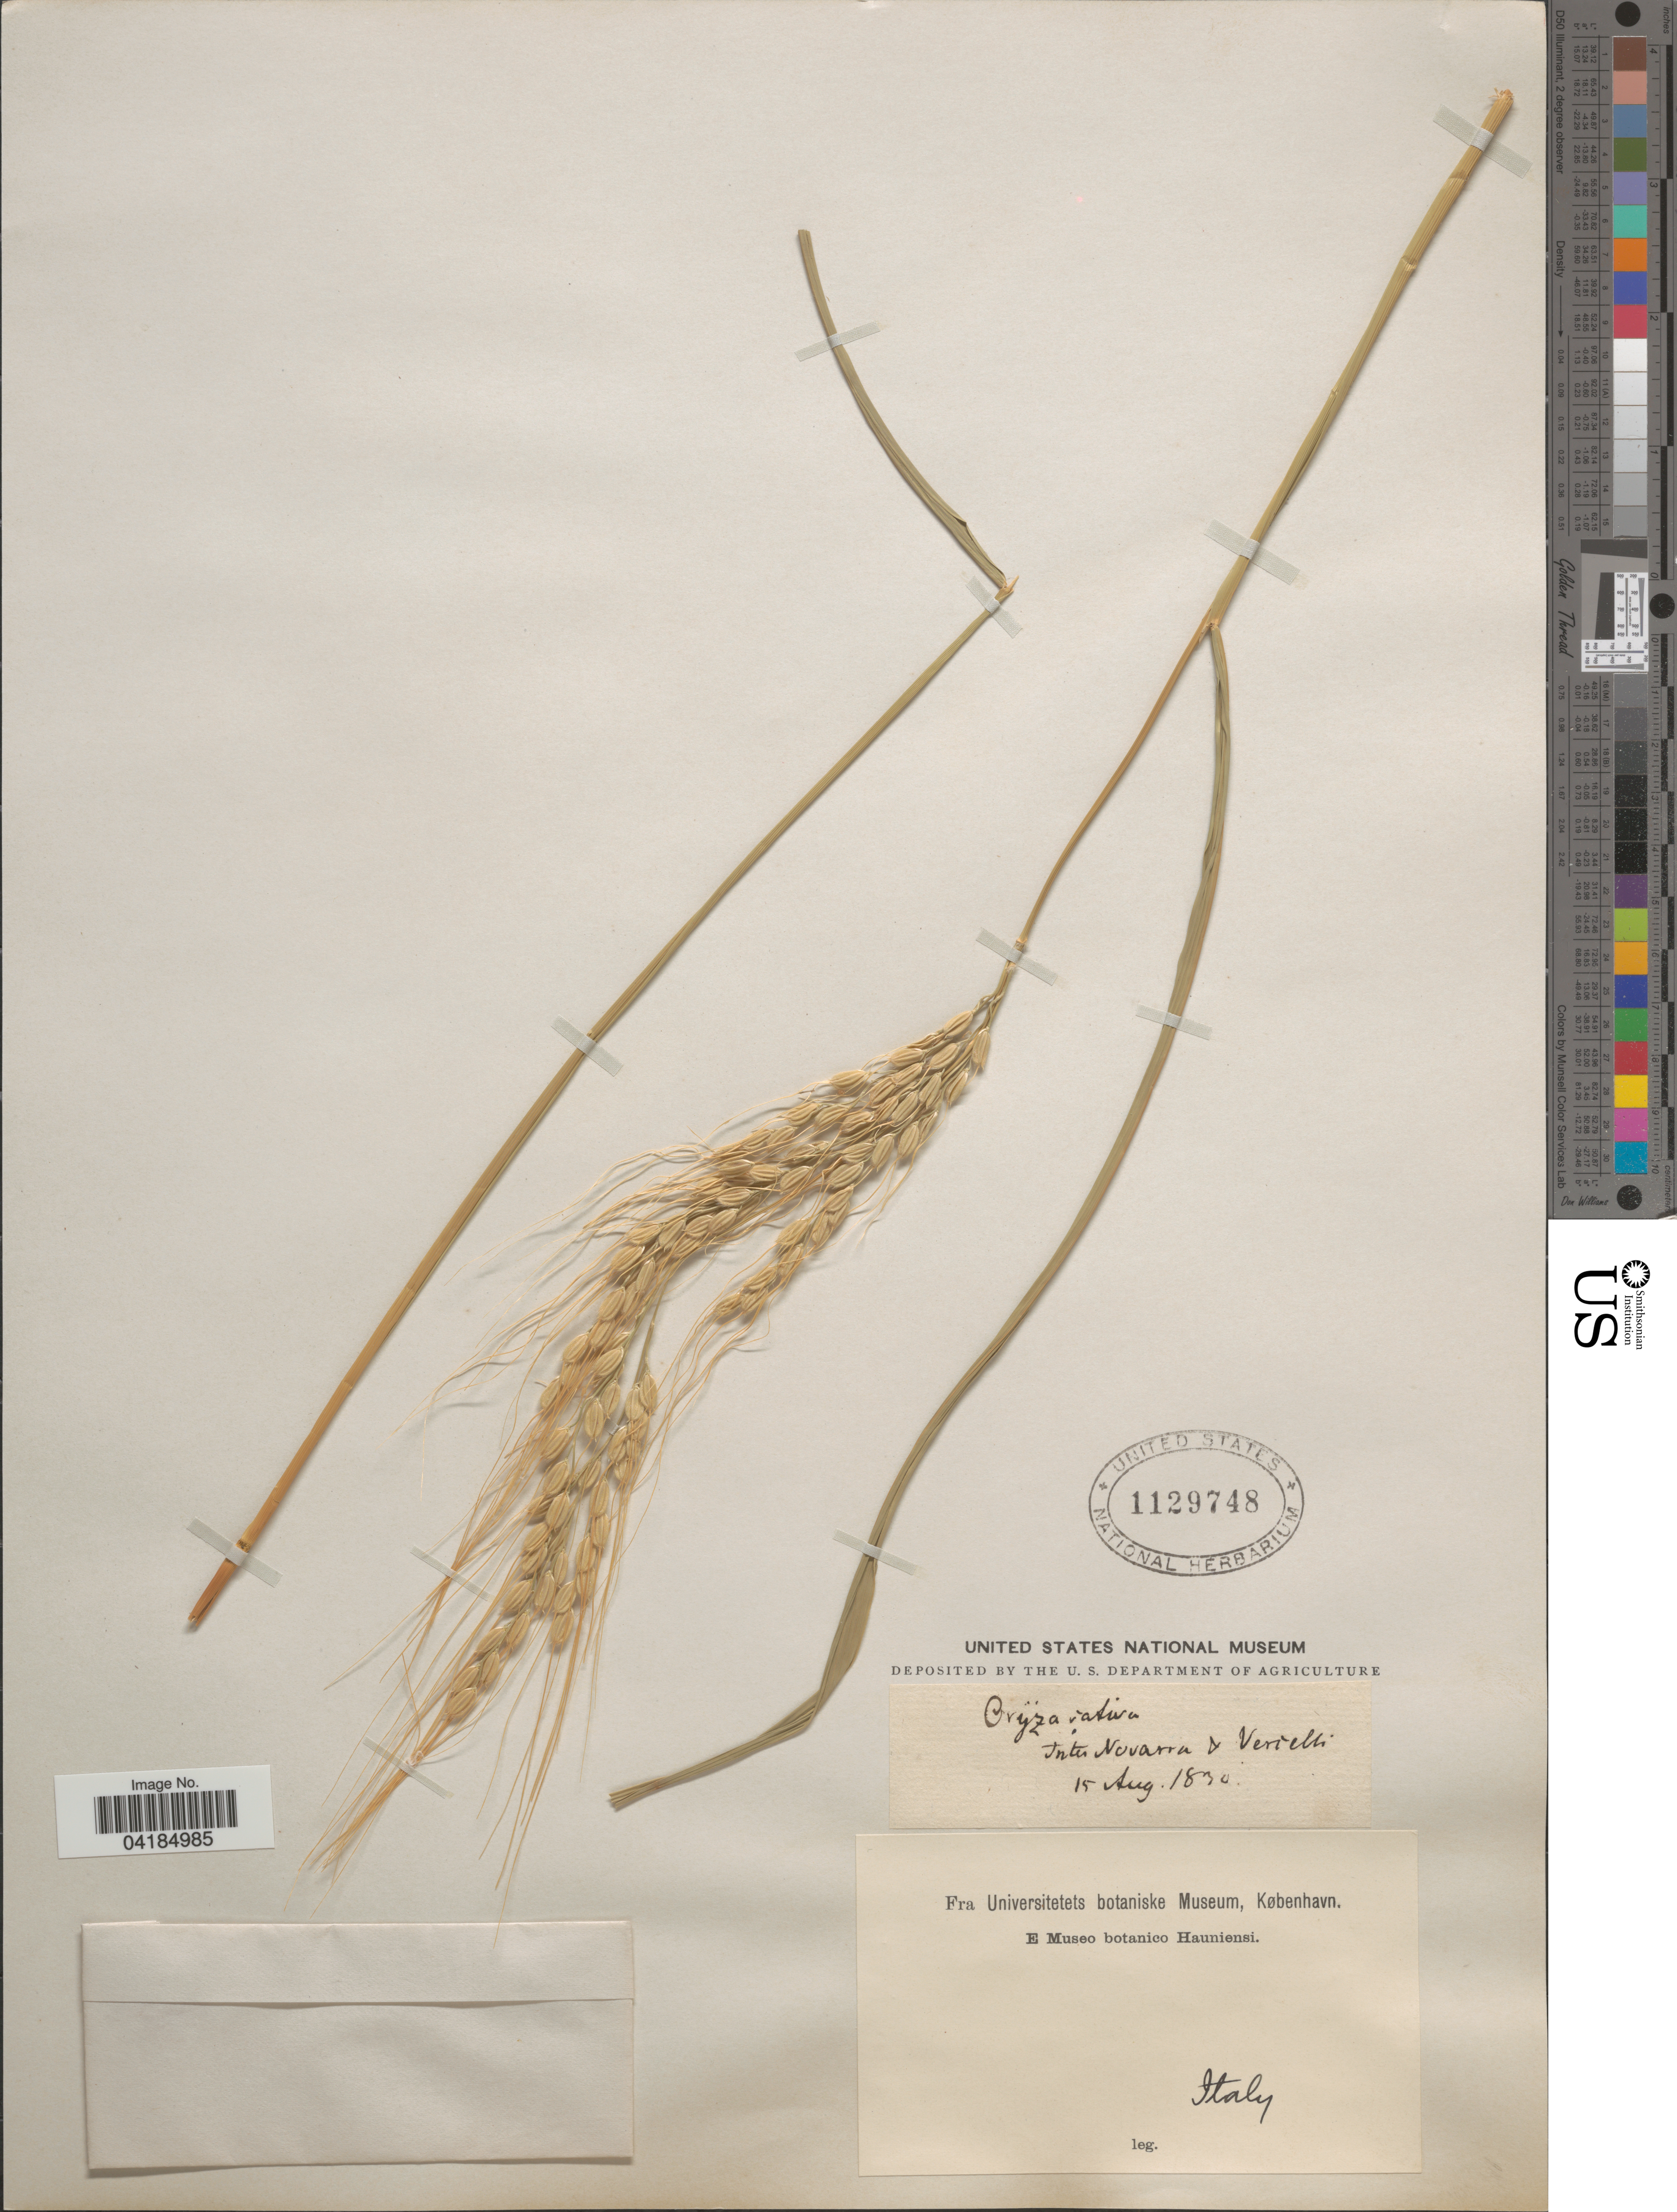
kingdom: Plantae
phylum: Tracheophyta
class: Liliopsida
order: Poales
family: Poaceae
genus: Oryza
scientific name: Oryza sativa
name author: L.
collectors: Fra Universitetets Botaniske Museum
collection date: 1930-08-15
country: Italy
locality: Inter Novarra & Vercelli.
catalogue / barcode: US 1129748